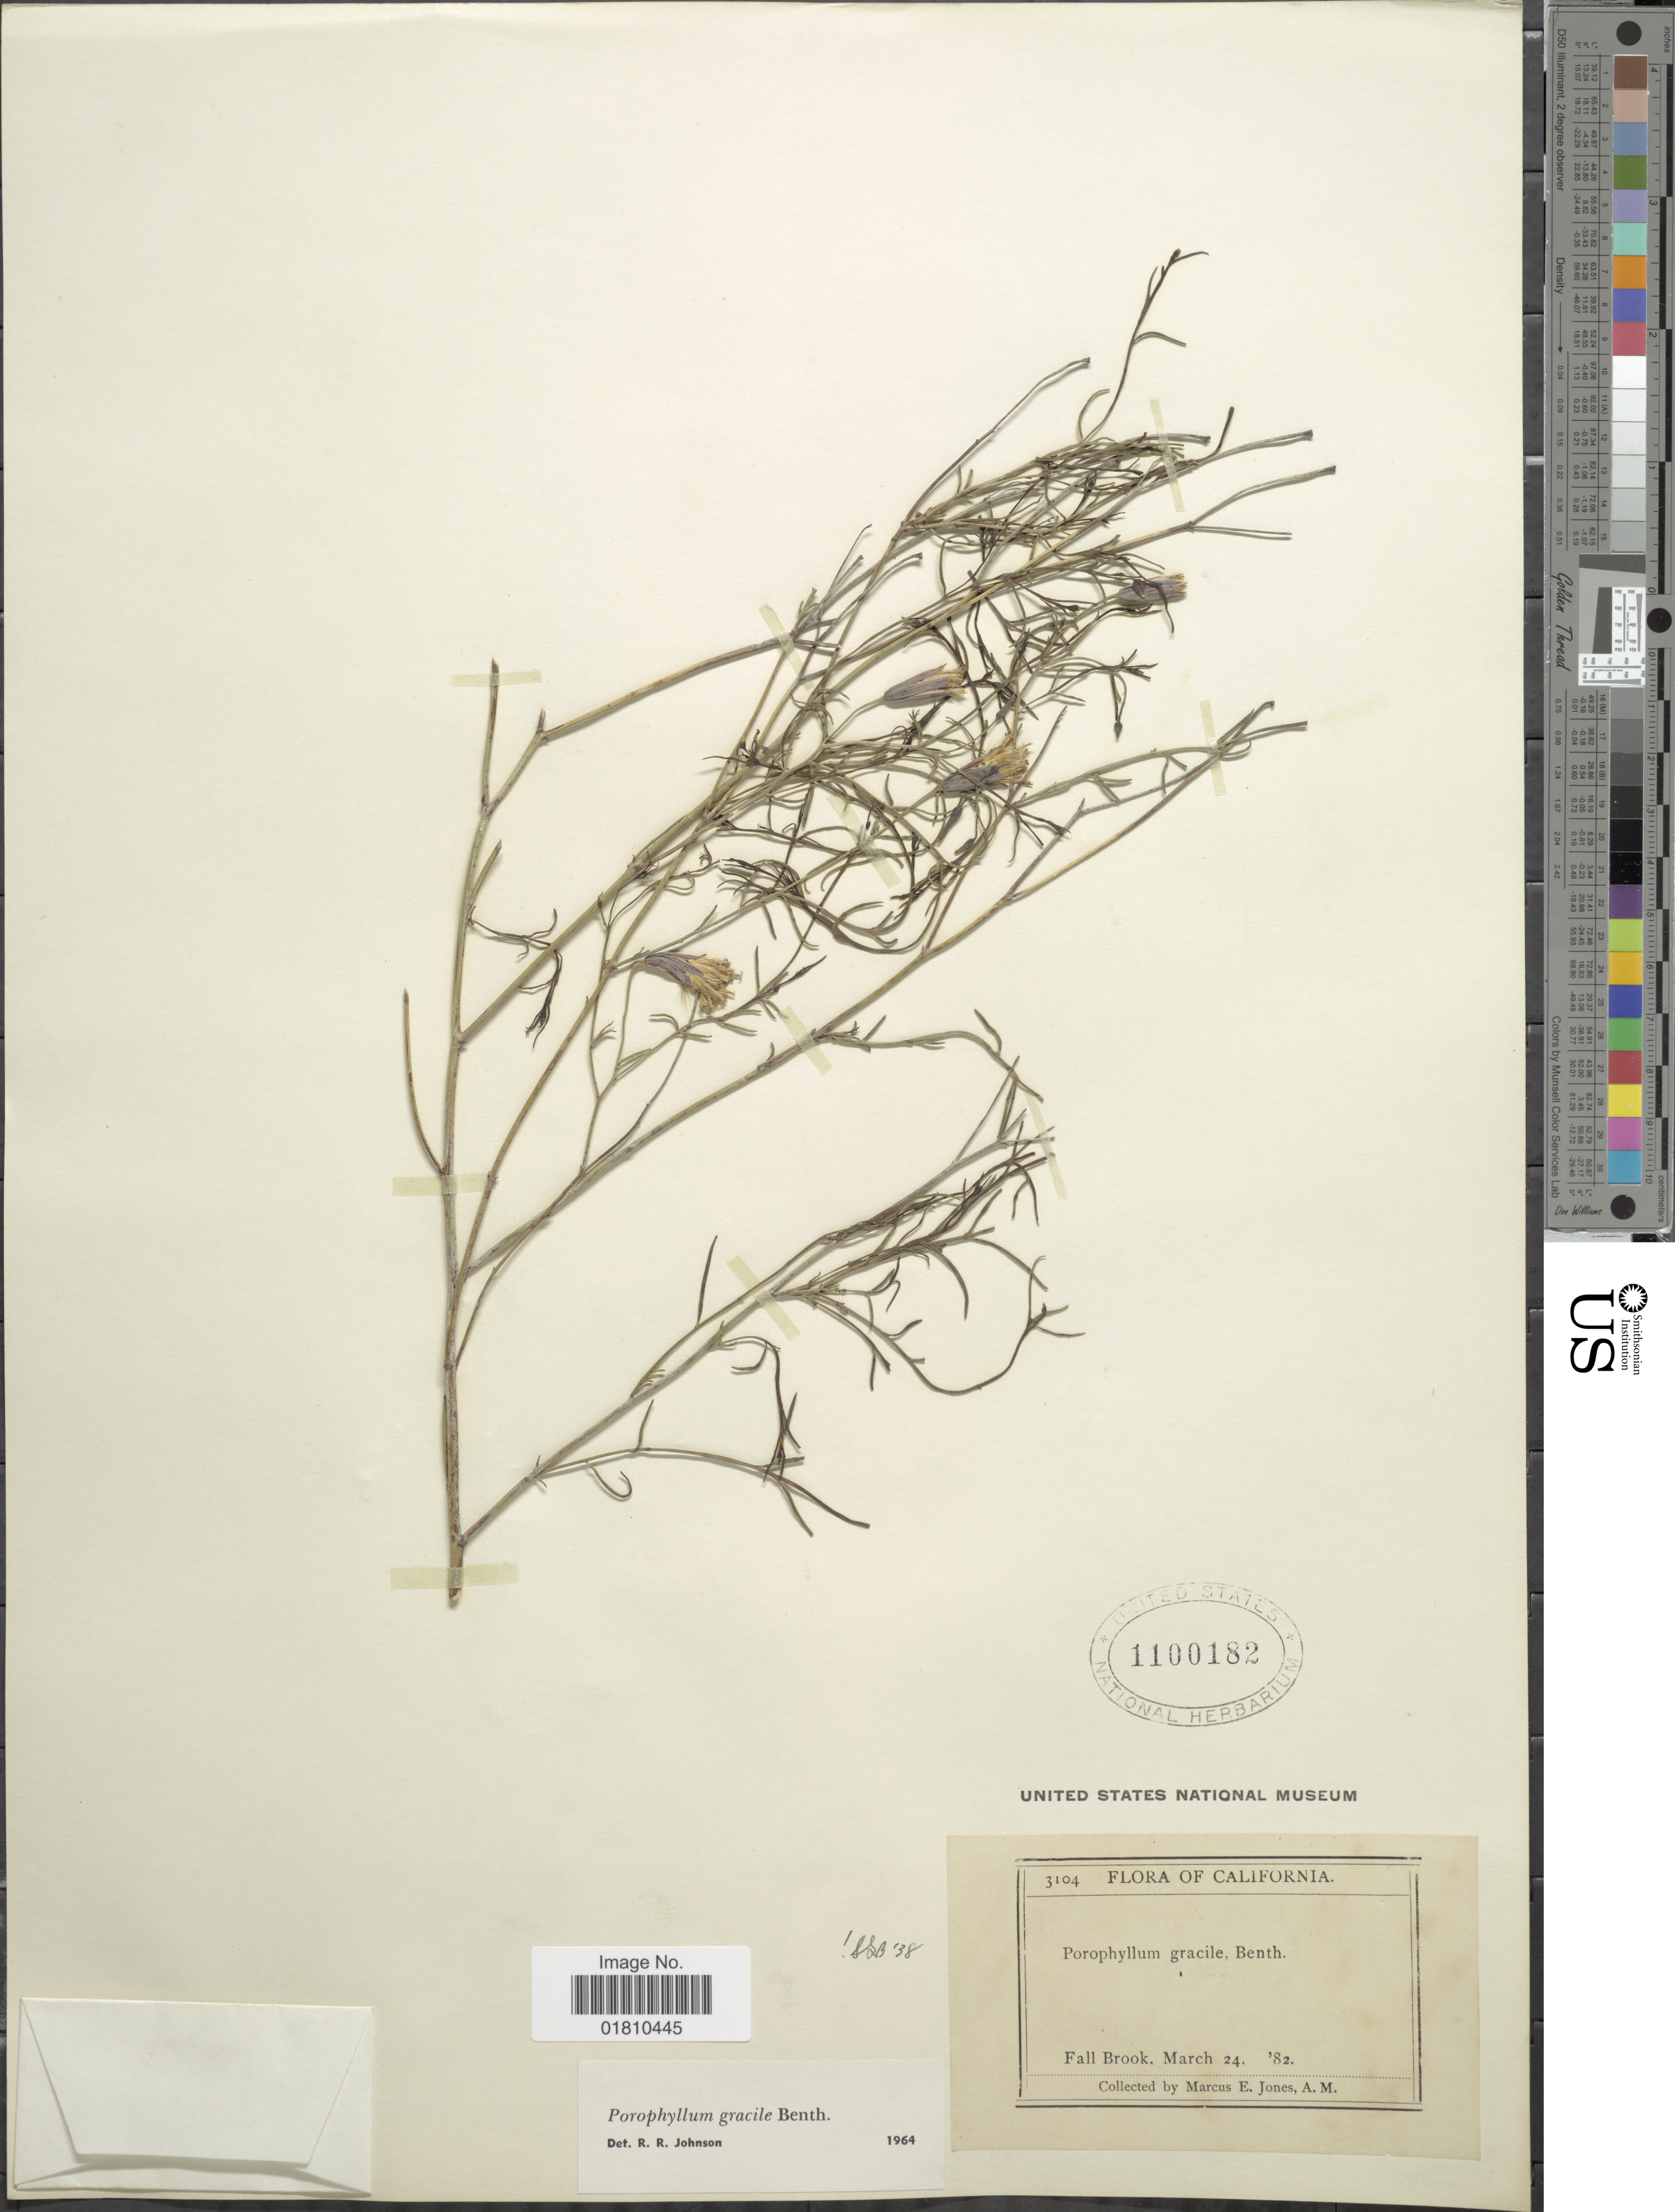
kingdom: Plantae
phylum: Tracheophyta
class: Magnoliopsida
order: Asterales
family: Asteraceae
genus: Porophyllum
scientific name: Porophyllum gracile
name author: Benth.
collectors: M. E. Jones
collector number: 3104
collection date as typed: Transcribed d/m/y: 24/3/82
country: United States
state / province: California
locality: Fall Brook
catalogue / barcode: US 1100182